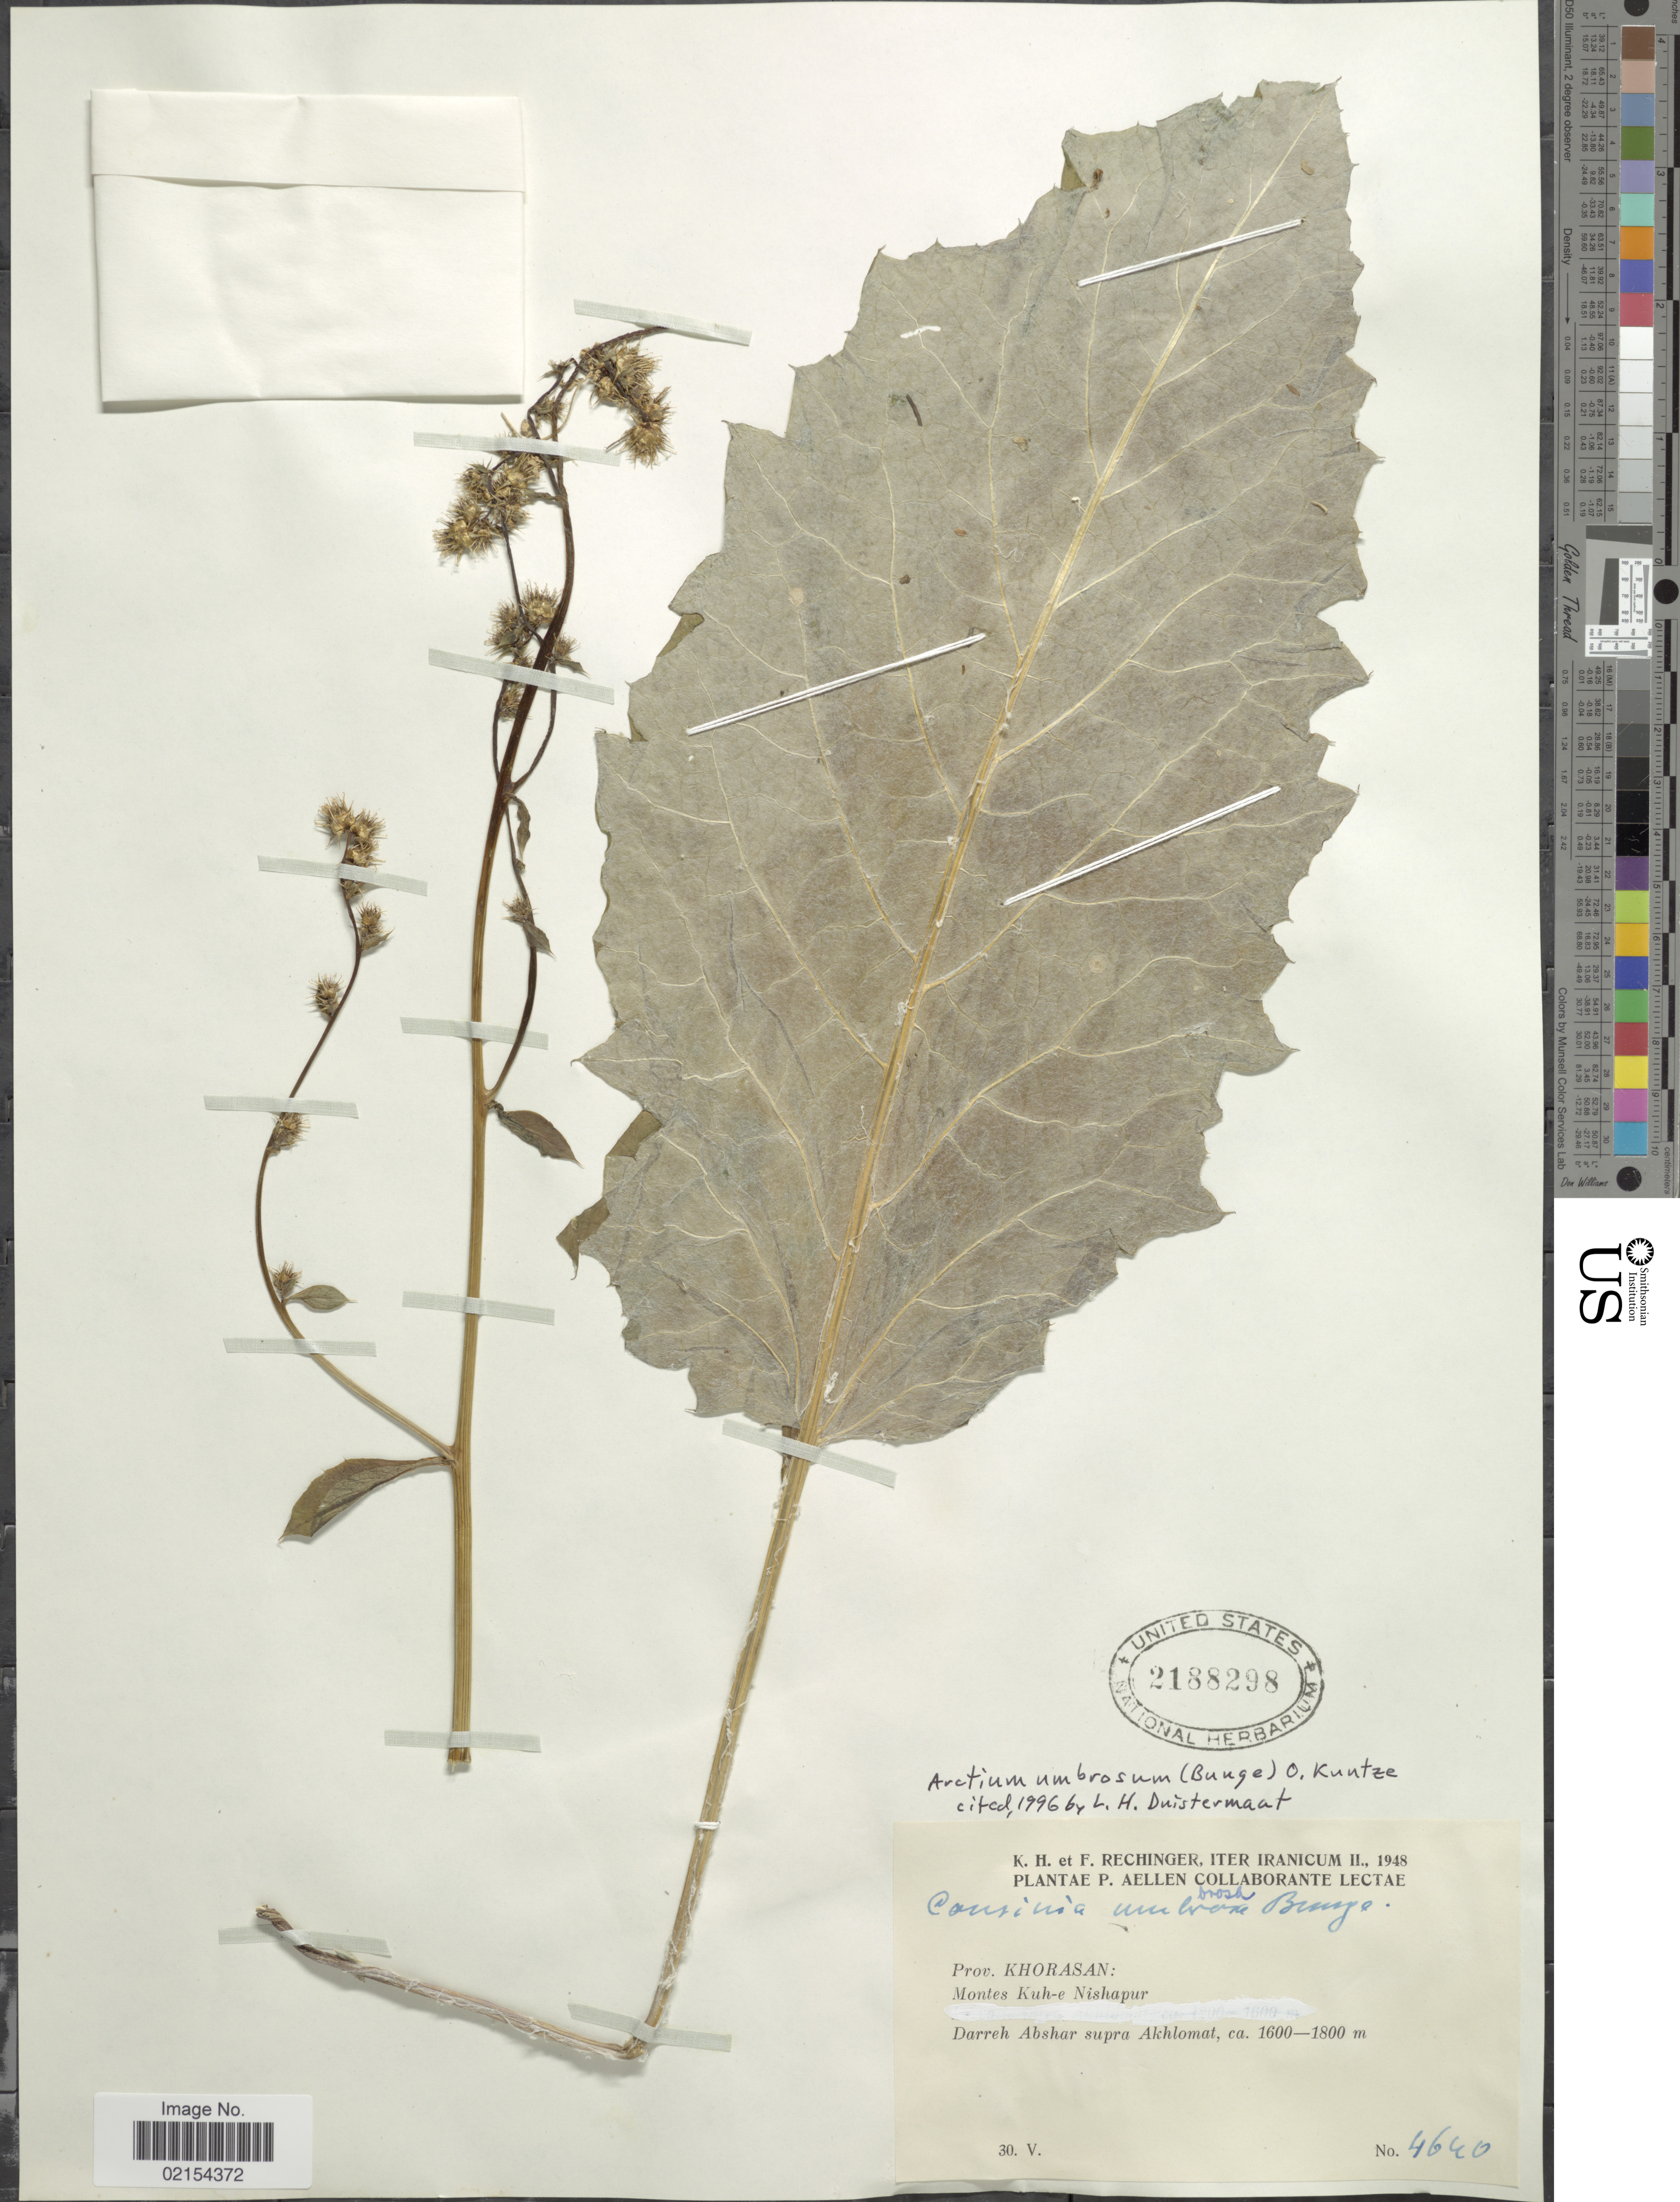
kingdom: Plantae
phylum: Tracheophyta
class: Magnoliopsida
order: Asterales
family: Asteraceae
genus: Cousinia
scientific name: Cousinia umbrosa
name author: Bunge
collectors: K. H. Rechinger & F. Rechinger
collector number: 4640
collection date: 1948-05-30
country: Iran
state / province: Khorasan [obsolete]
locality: Iter Iranicum, Prov. Khorasan: Montes Kuh-e Nishapur, darreh Abshar supra Akhlomnat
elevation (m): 1600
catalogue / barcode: US 2188298